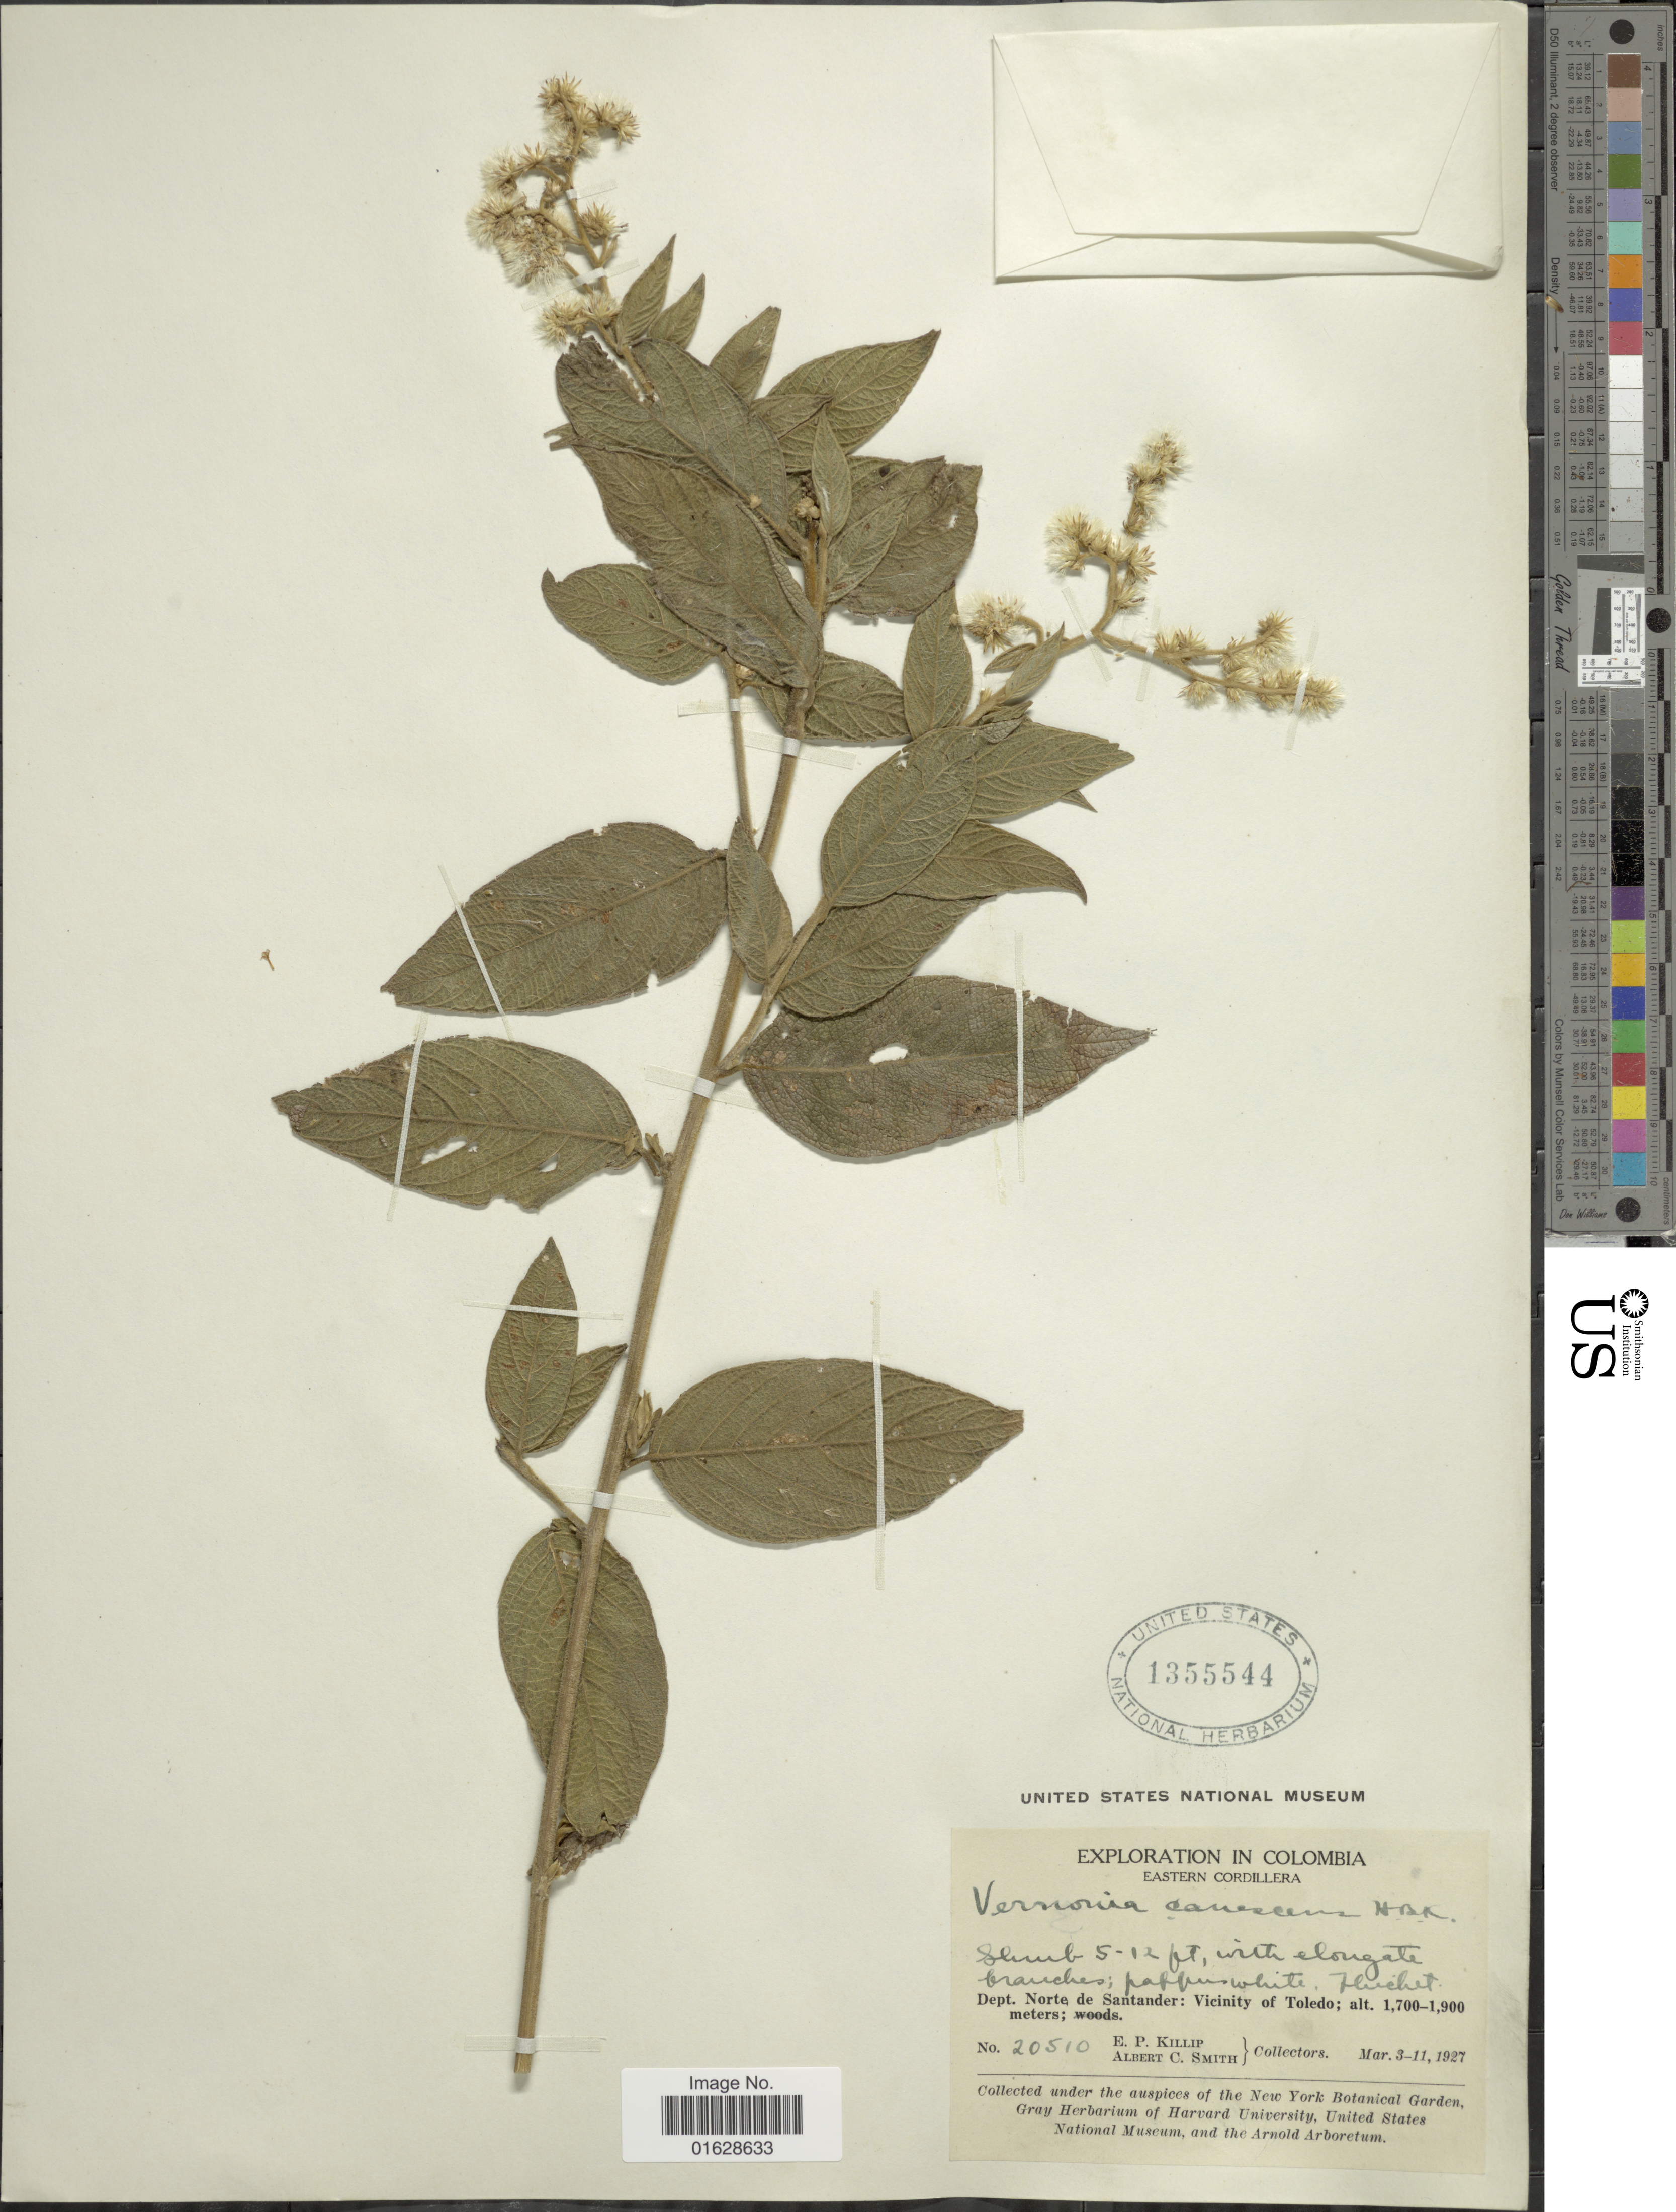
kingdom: Plantae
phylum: Tracheophyta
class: Magnoliopsida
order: Asterales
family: Asteraceae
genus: Lepidaploa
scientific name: Lepidaploa canescens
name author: (Kunth) H. Rob.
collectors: E. P. Killip & A. C. Smith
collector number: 20510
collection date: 1927-03-03/1927-03-11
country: Colombia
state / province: Norte de Santander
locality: Colombiano. Dept. Norte de Santander: Vicinity of Toledo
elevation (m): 1700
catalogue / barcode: US 1355544